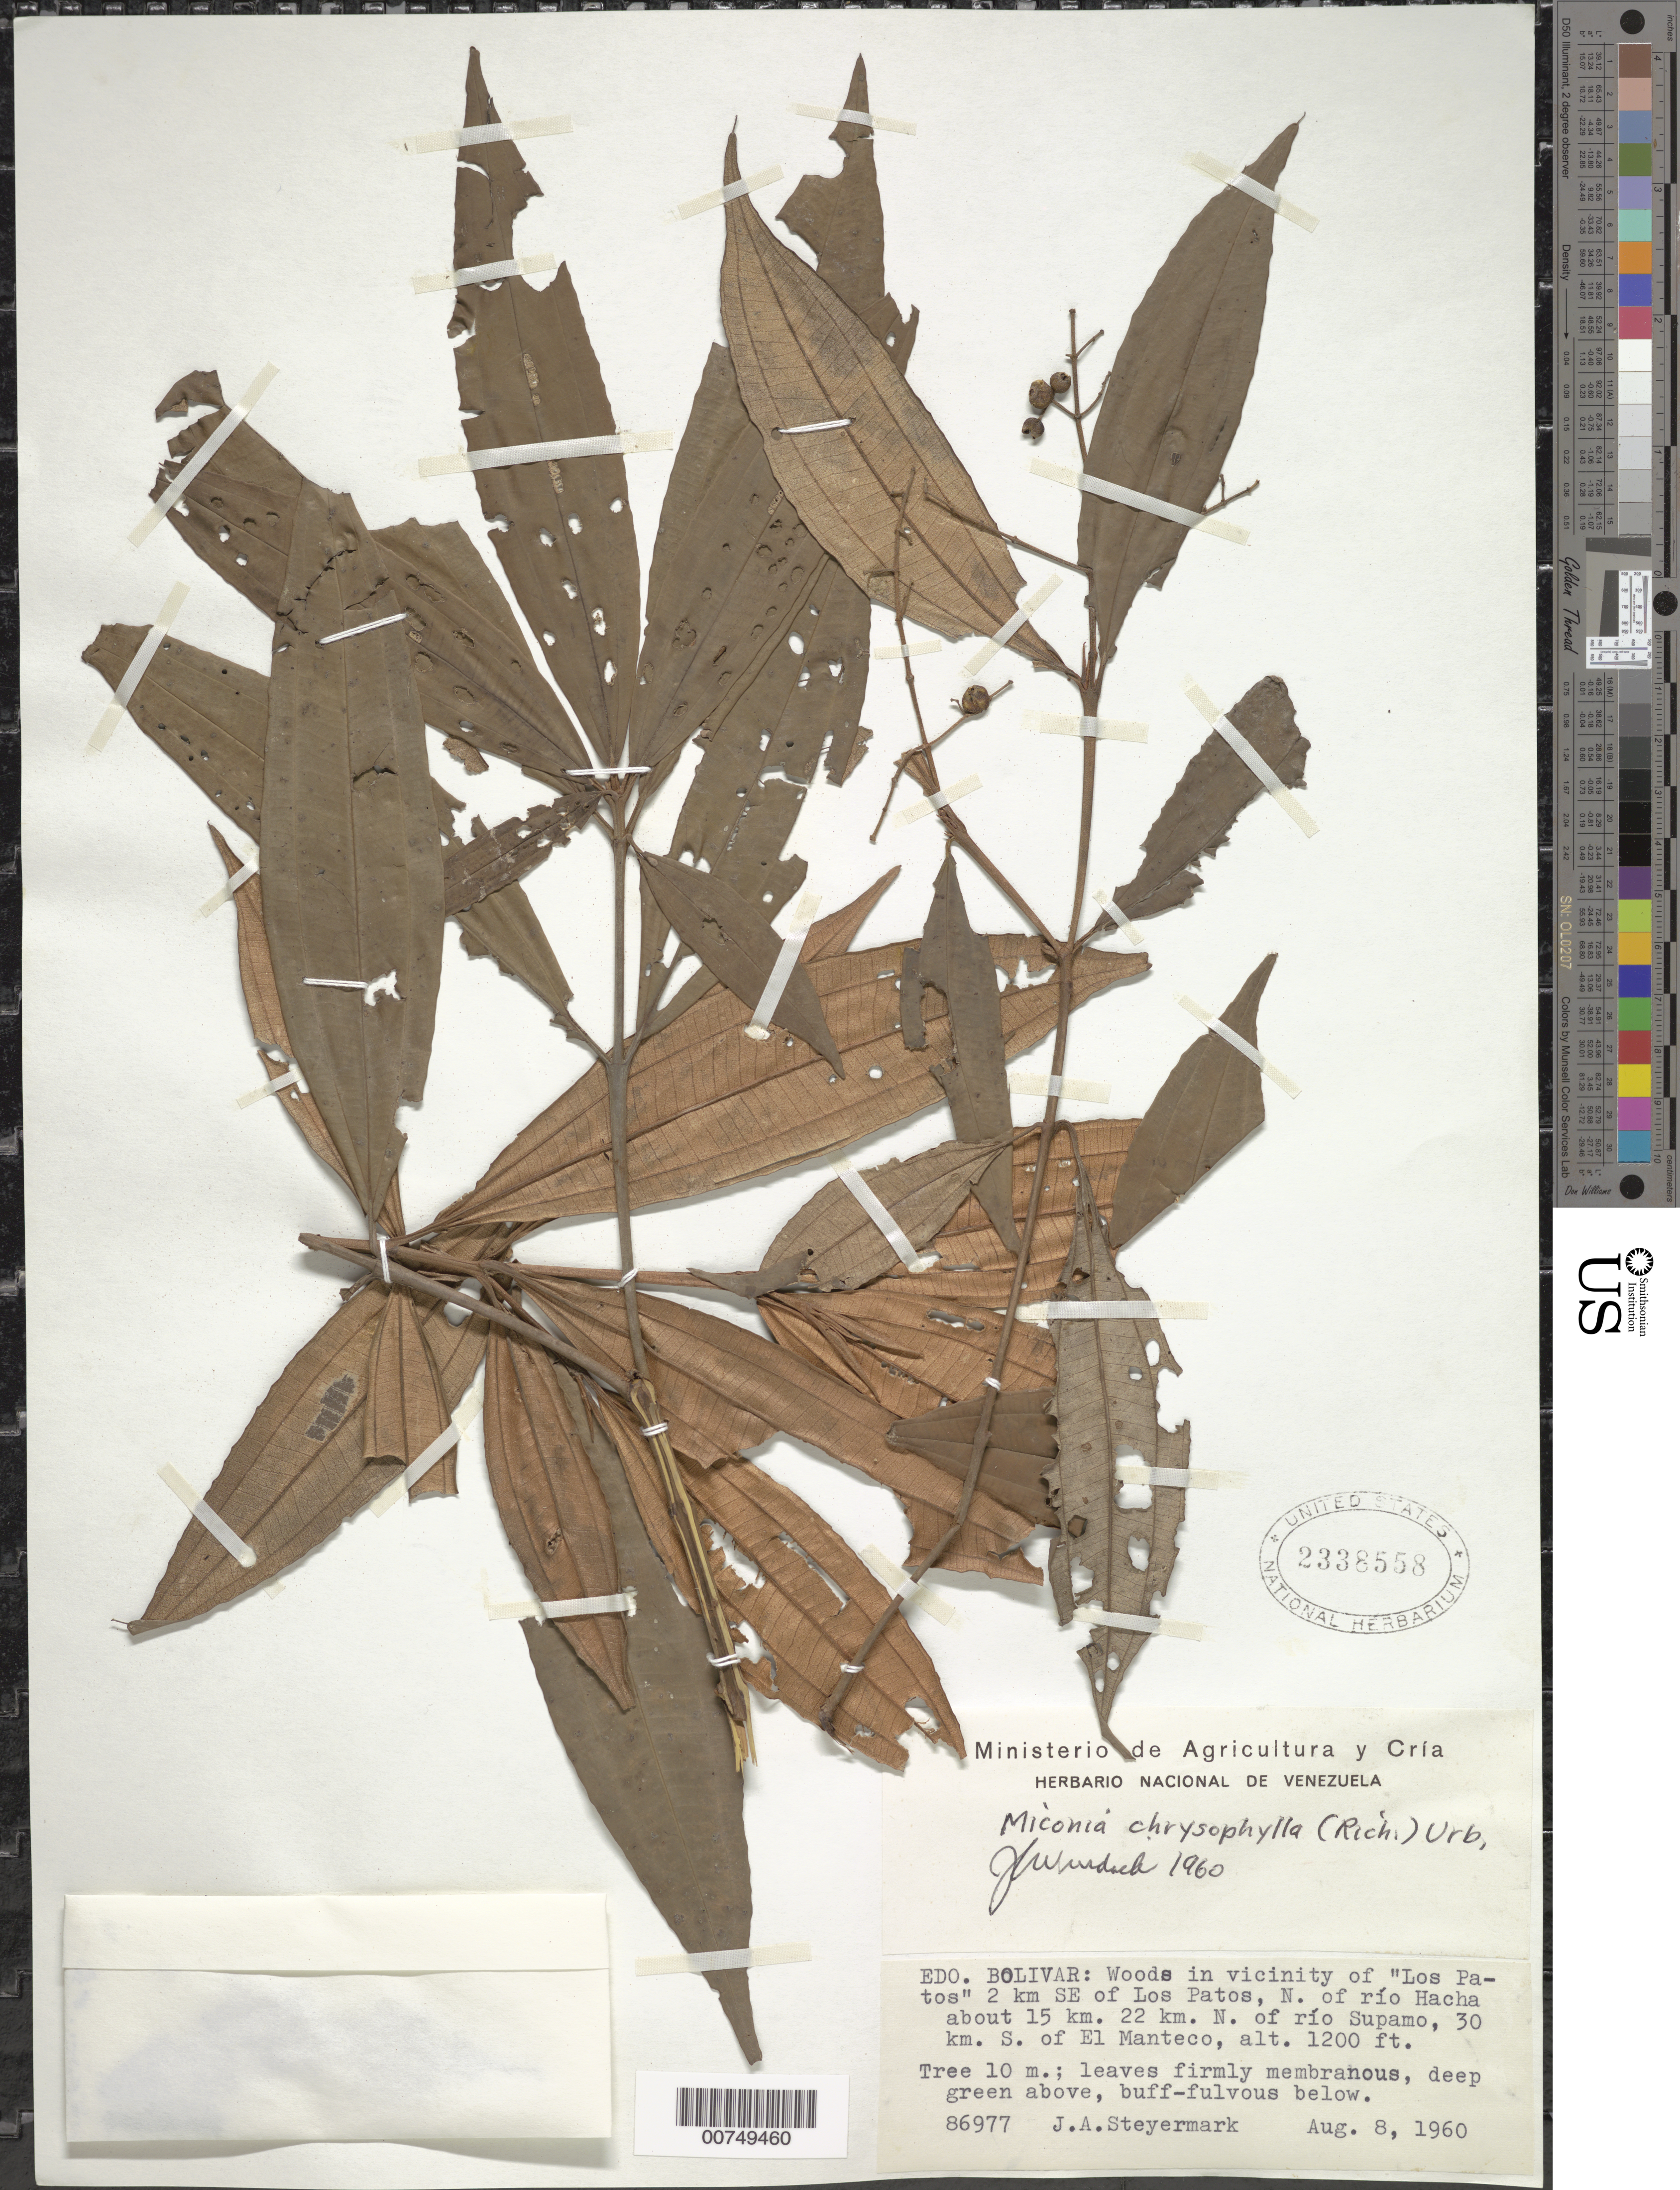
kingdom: Plantae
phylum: Tracheophyta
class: Magnoliopsida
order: Myrtales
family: Melastomataceae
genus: Miconia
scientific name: Miconia chrysophylla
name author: (Rich.) Urb.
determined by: Wurdack, John J., (US), US (UNITED STATES)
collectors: J. Steyermark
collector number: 86977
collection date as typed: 8-Aug-60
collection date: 1960-08-08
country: Venezuela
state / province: Bolívar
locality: Los Patos, 2 km SE of; 15 km N of Río Hacha; 22 km N of Río Supamo; 30 km S of El Manteco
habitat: Forest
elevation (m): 366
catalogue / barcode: US 2338558